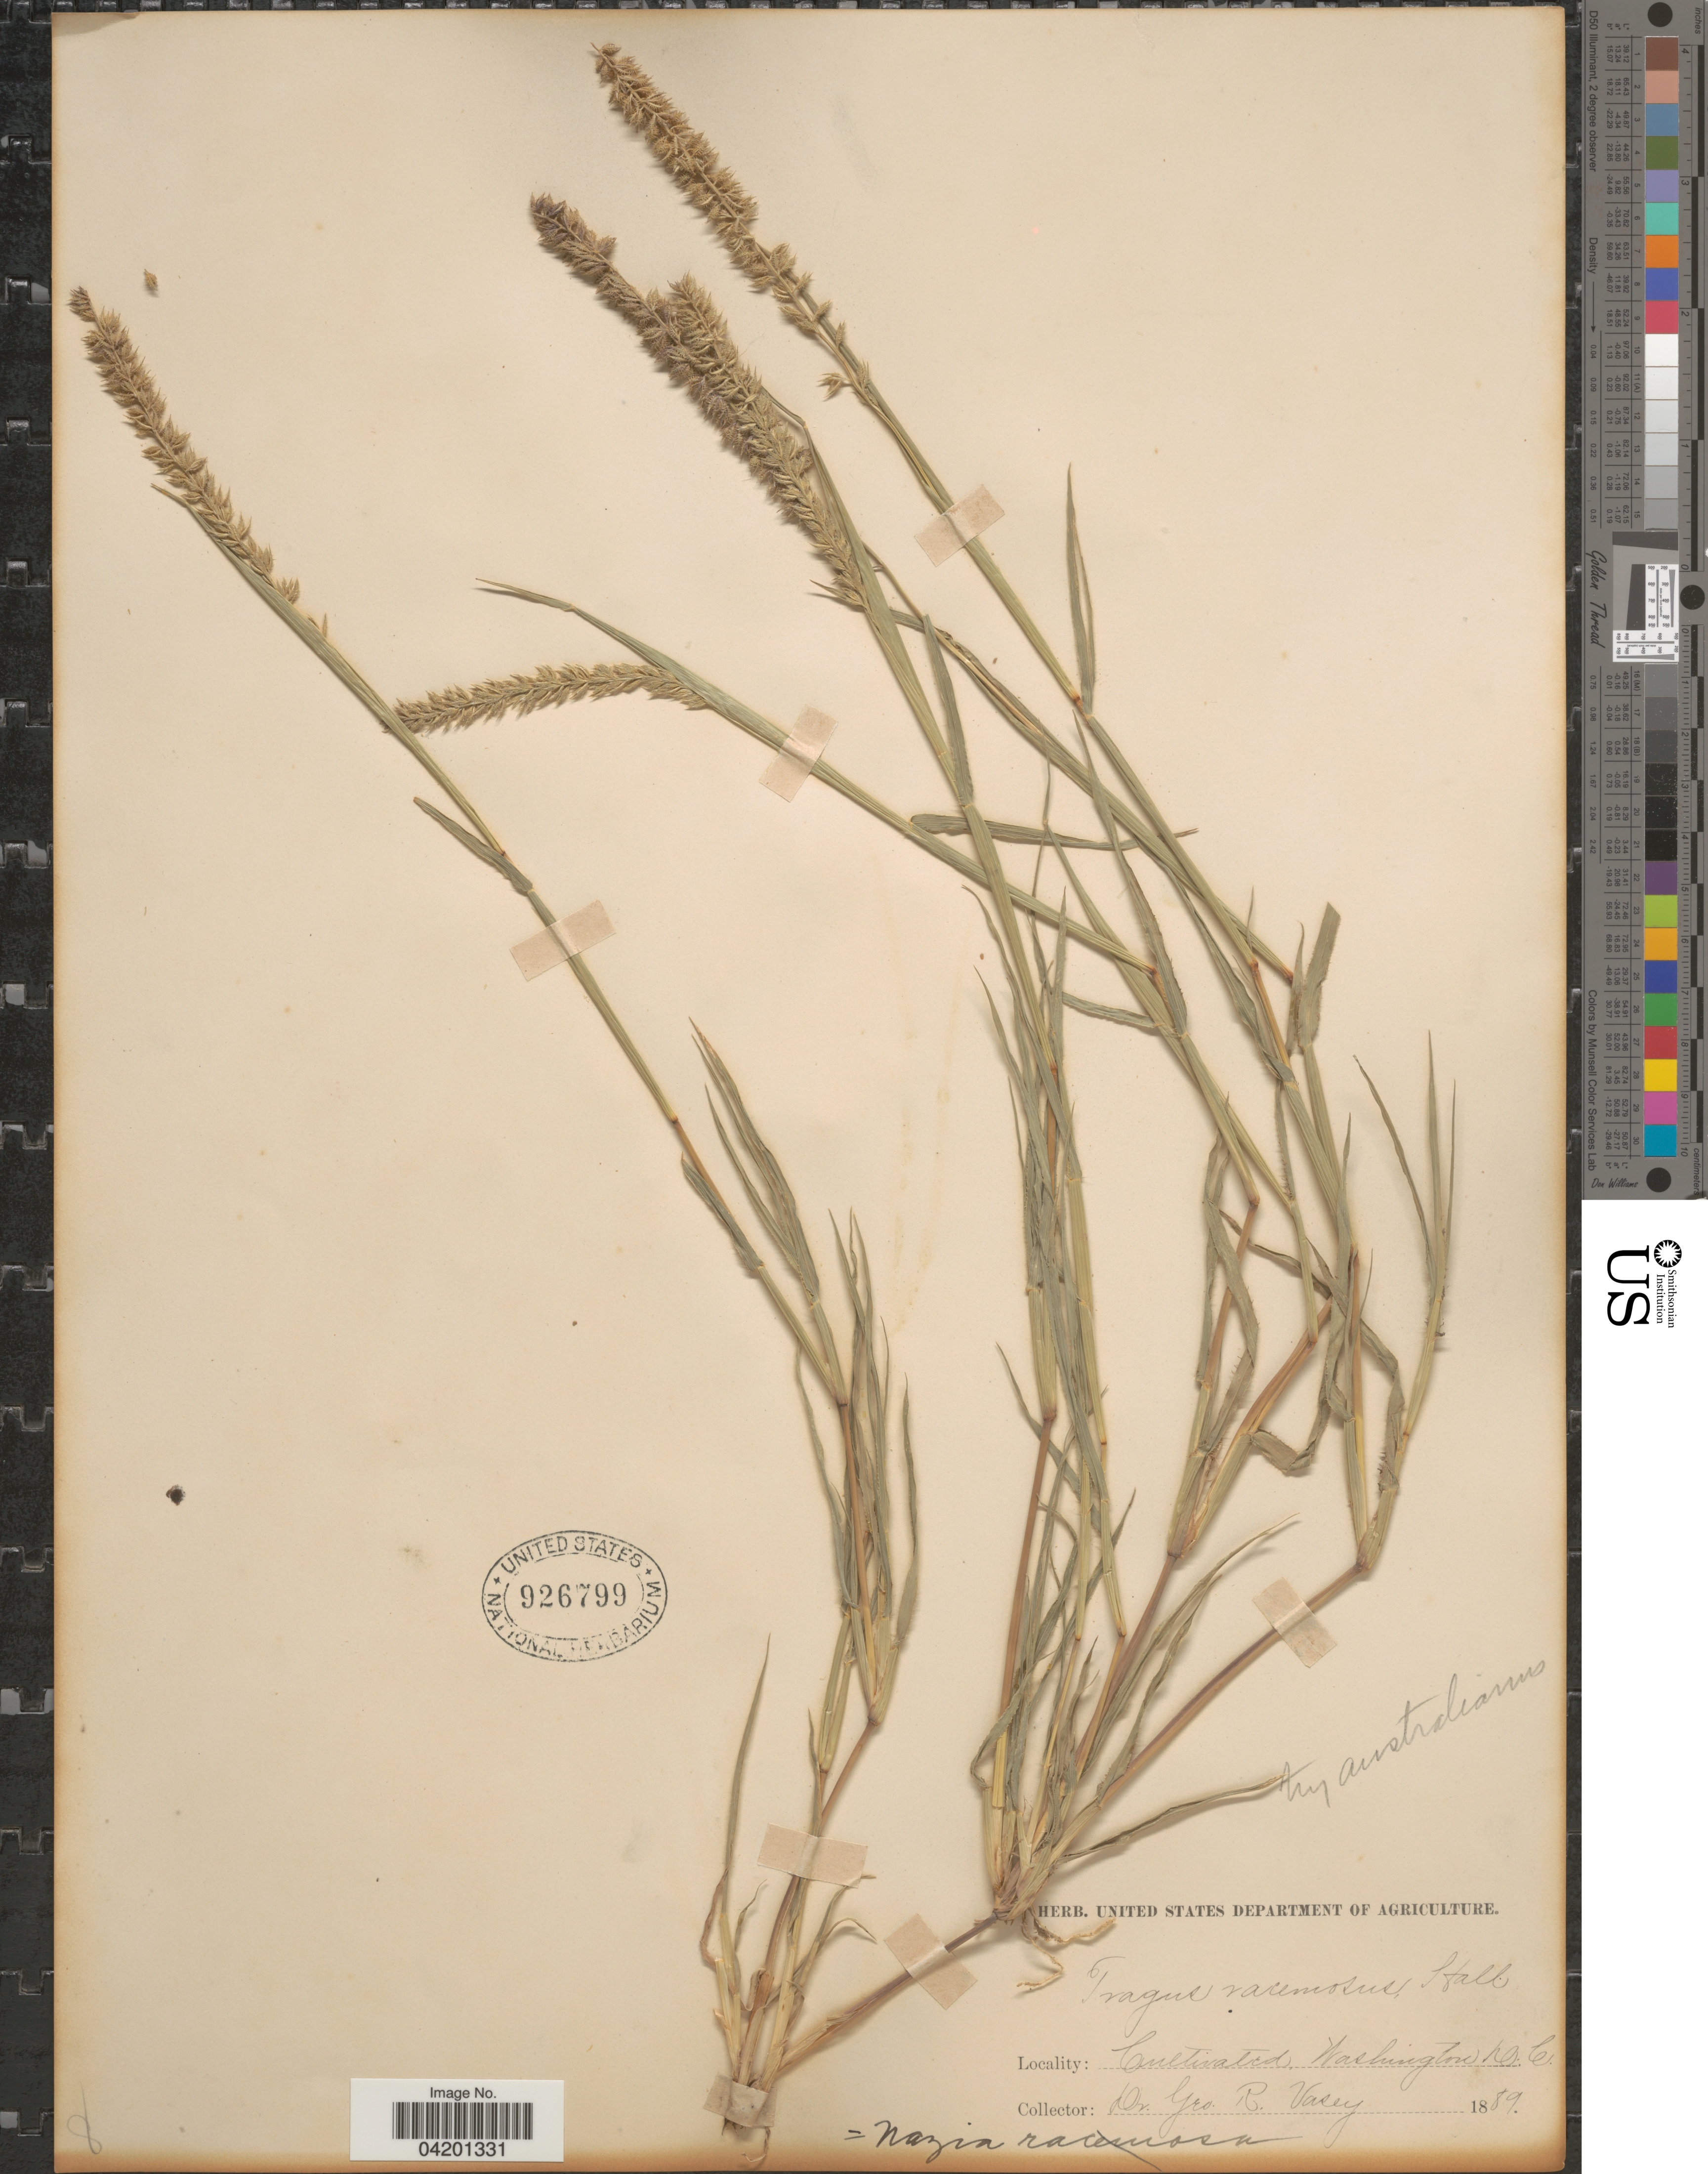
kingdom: Plantae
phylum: Tracheophyta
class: Liliopsida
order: Poales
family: Poaceae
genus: Tragus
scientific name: Tragus racemosus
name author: (L.) All.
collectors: G. R. Vasey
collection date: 1889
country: United States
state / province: District of Columbia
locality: Cultivated. Washington DC.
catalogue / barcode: US 926799